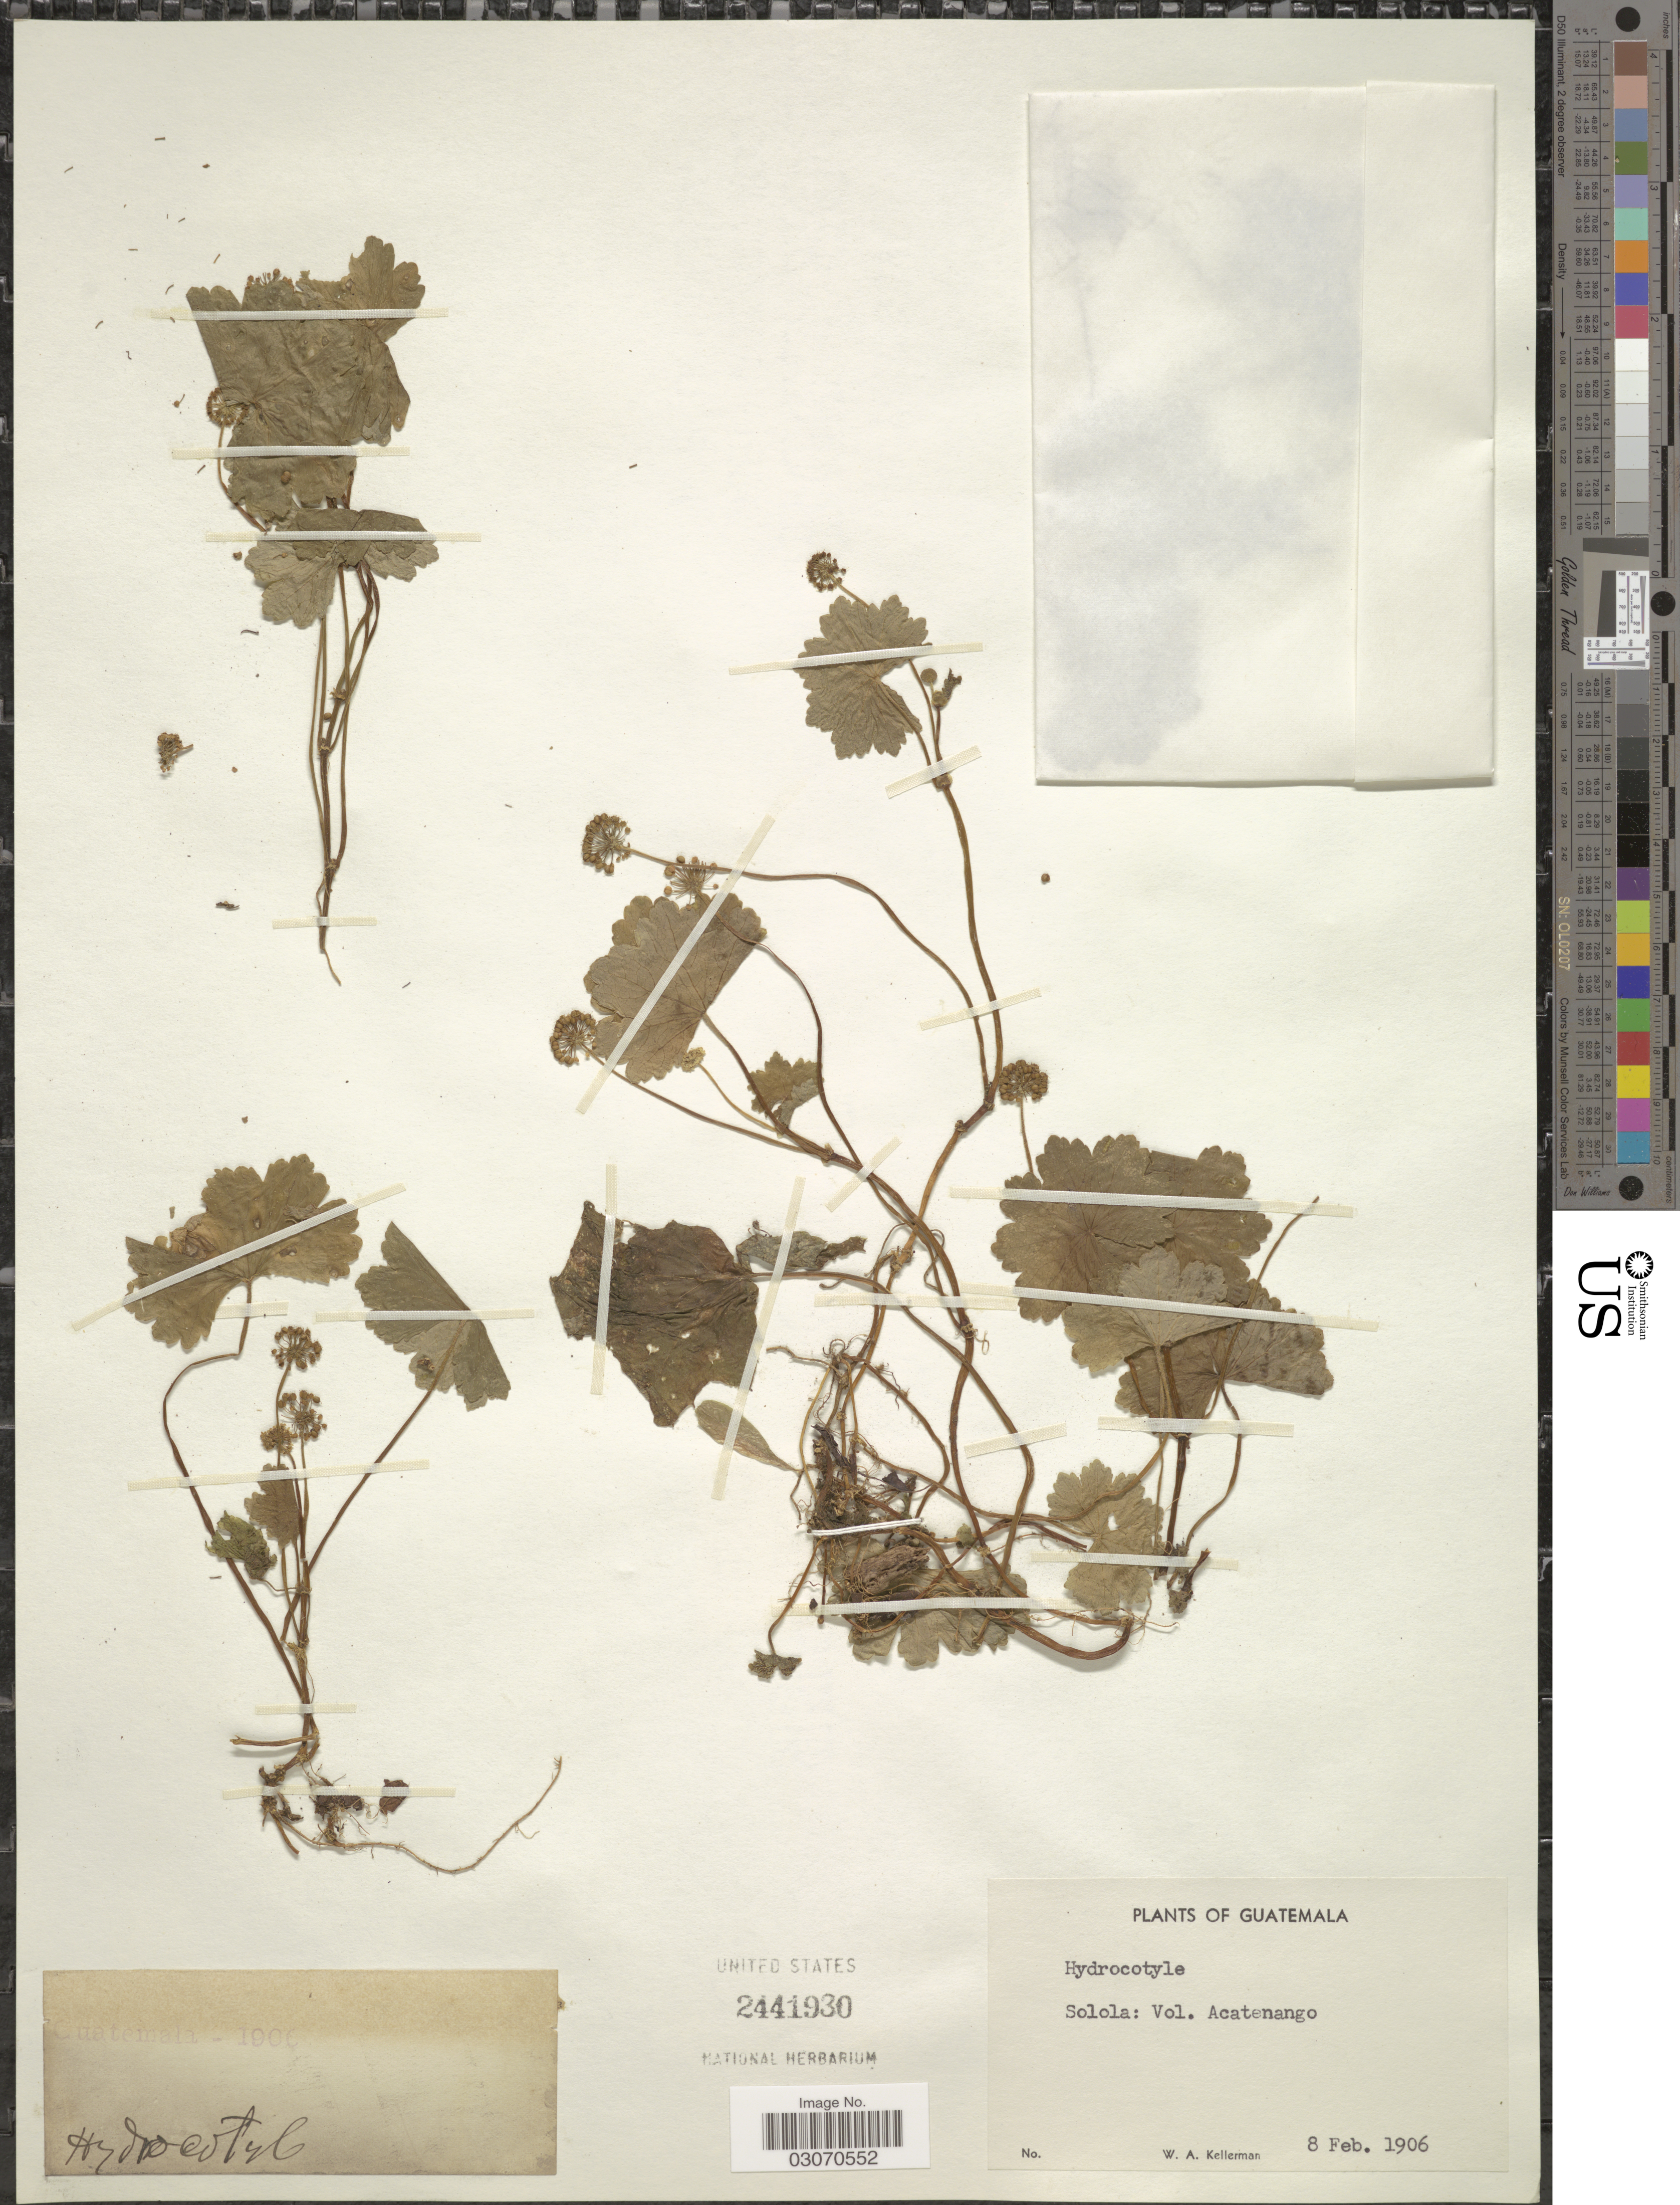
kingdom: Plantae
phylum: Tracheophyta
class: Magnoliopsida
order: Apiales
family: Araliaceae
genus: Hydrocotyle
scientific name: Hydrocotyle sp.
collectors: W. Kellerman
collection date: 1906-02-08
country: Guatemala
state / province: Sololá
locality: Vol. Acatenango.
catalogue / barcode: US 2441930